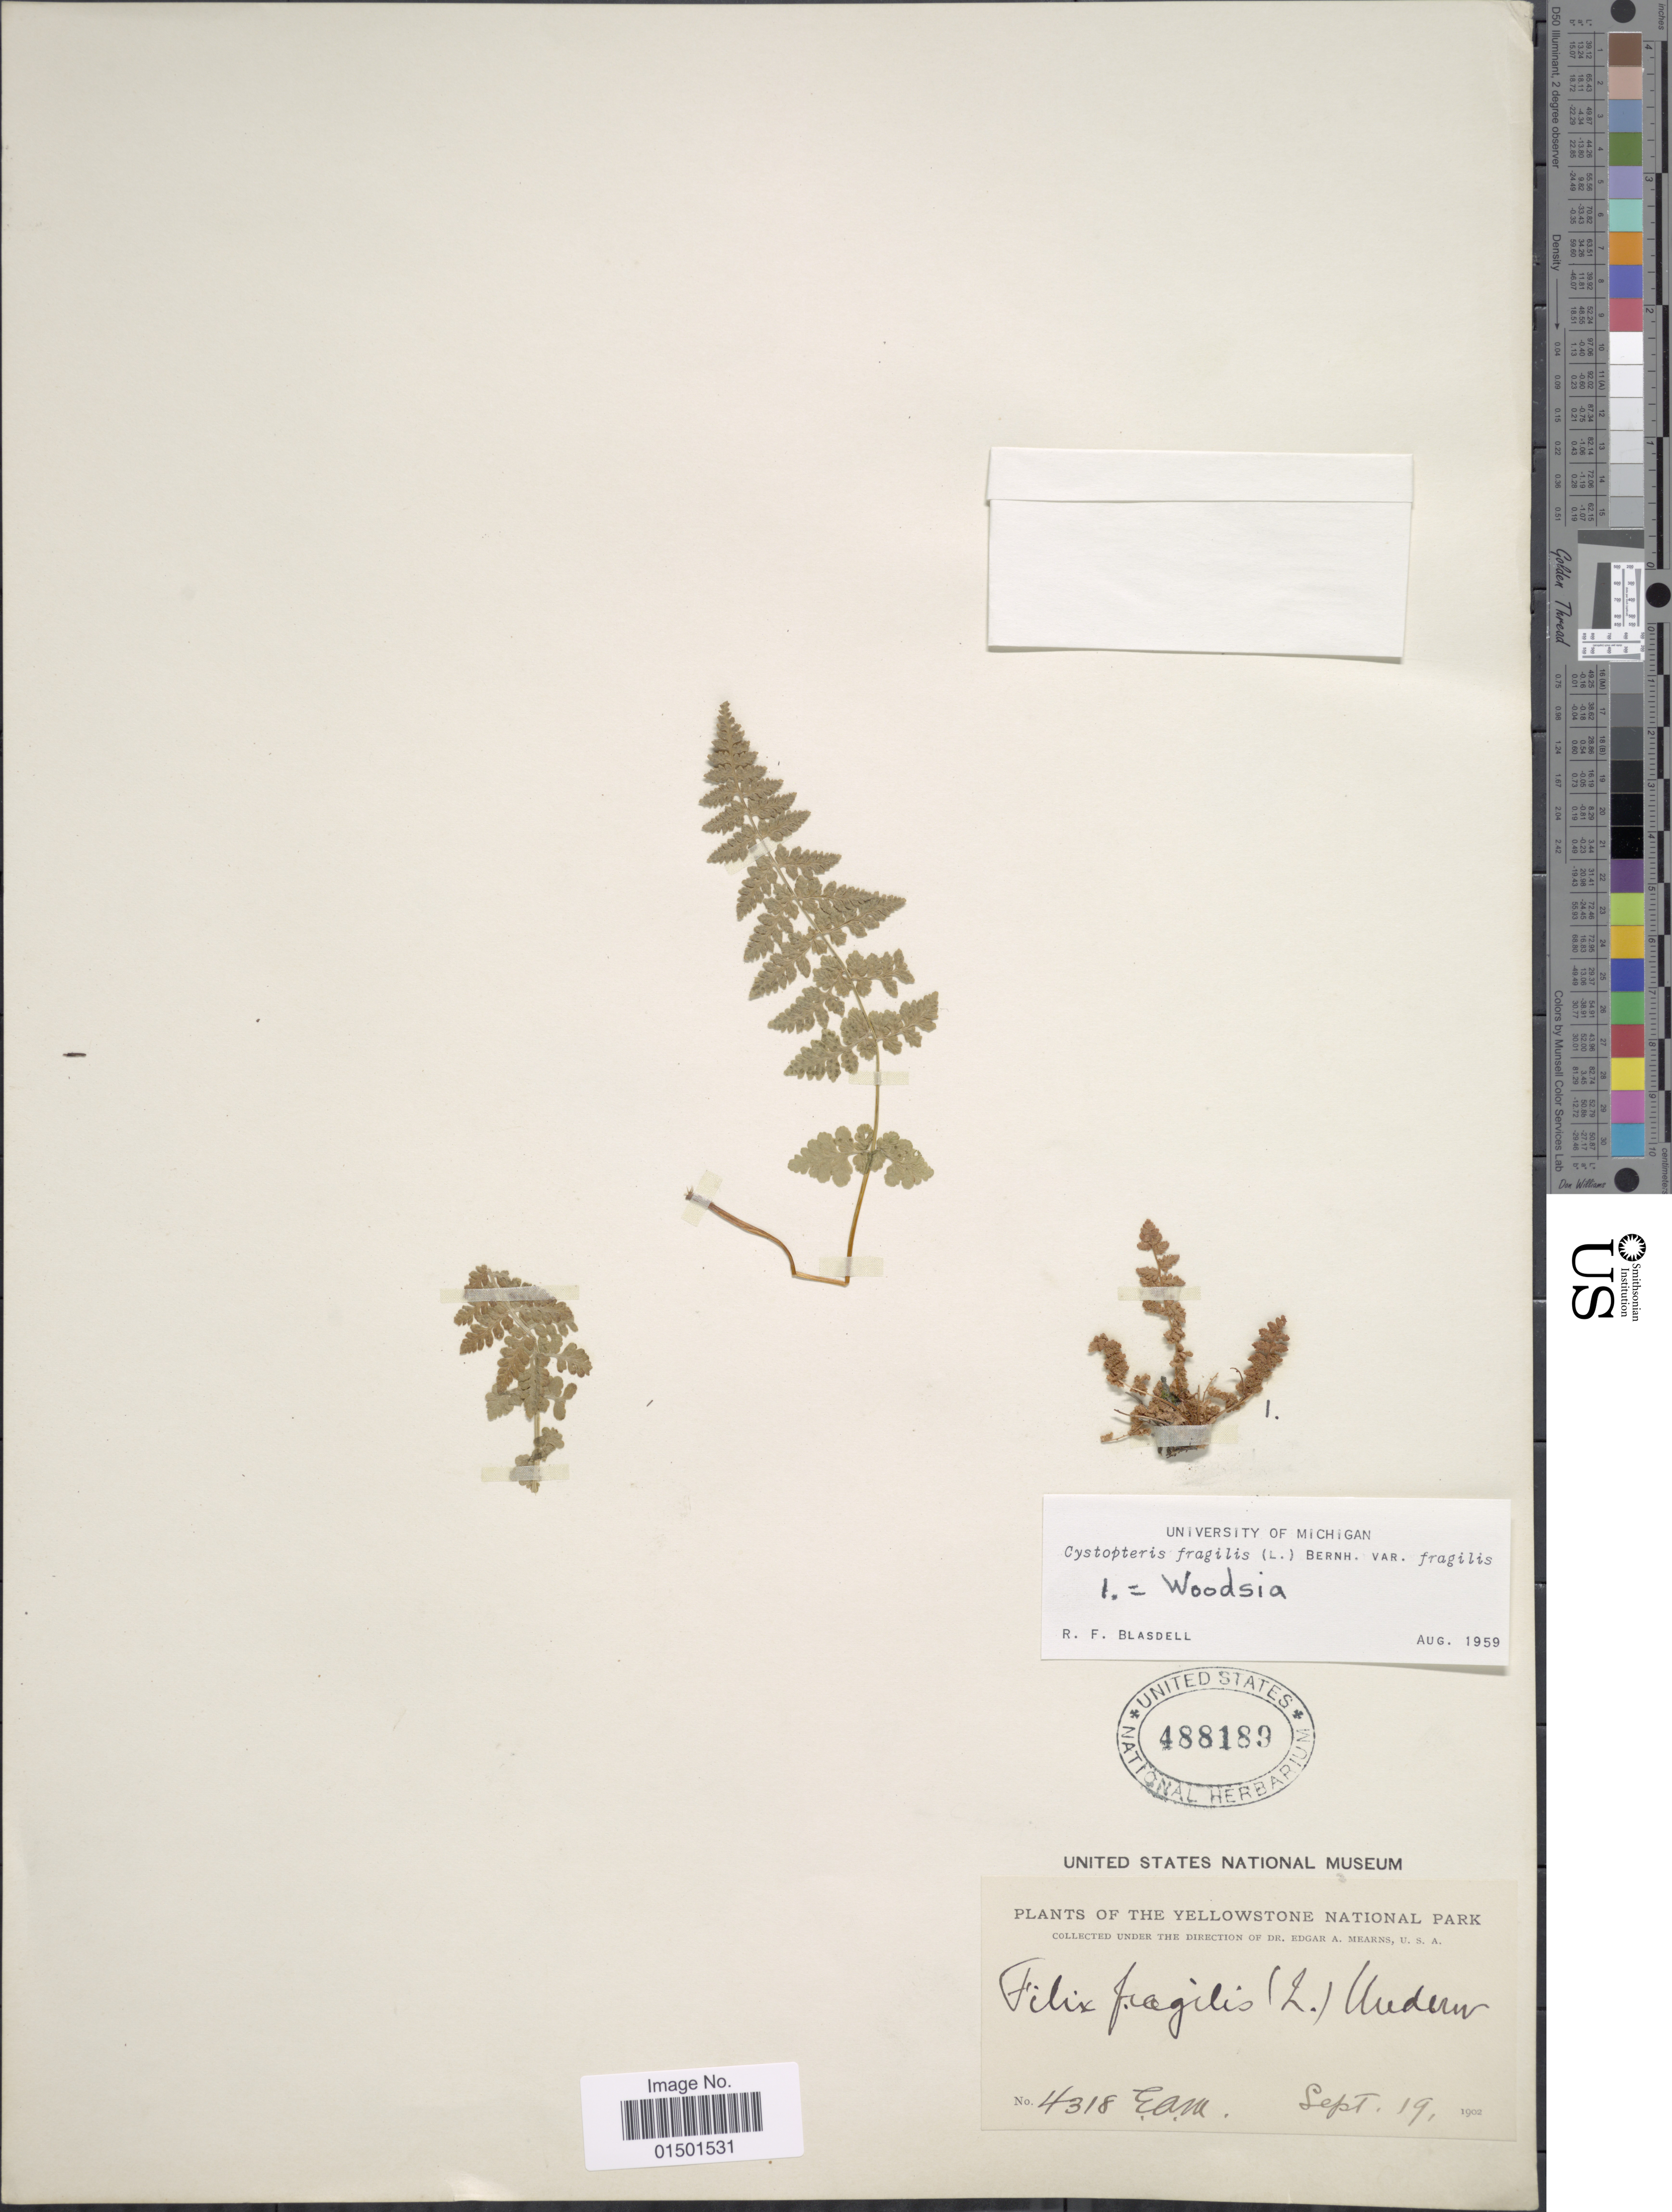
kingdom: Plantae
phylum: Tracheophyta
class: Polypodiopsida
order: Polypodiales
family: Cystopteridaceae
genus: Cystopteris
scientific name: Cystopteris fragilis var. fragilis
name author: (L.) Bernh.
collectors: E. A. Mearns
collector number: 4318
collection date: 1902-09-19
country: United States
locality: Yellowstone National Park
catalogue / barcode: US 488189